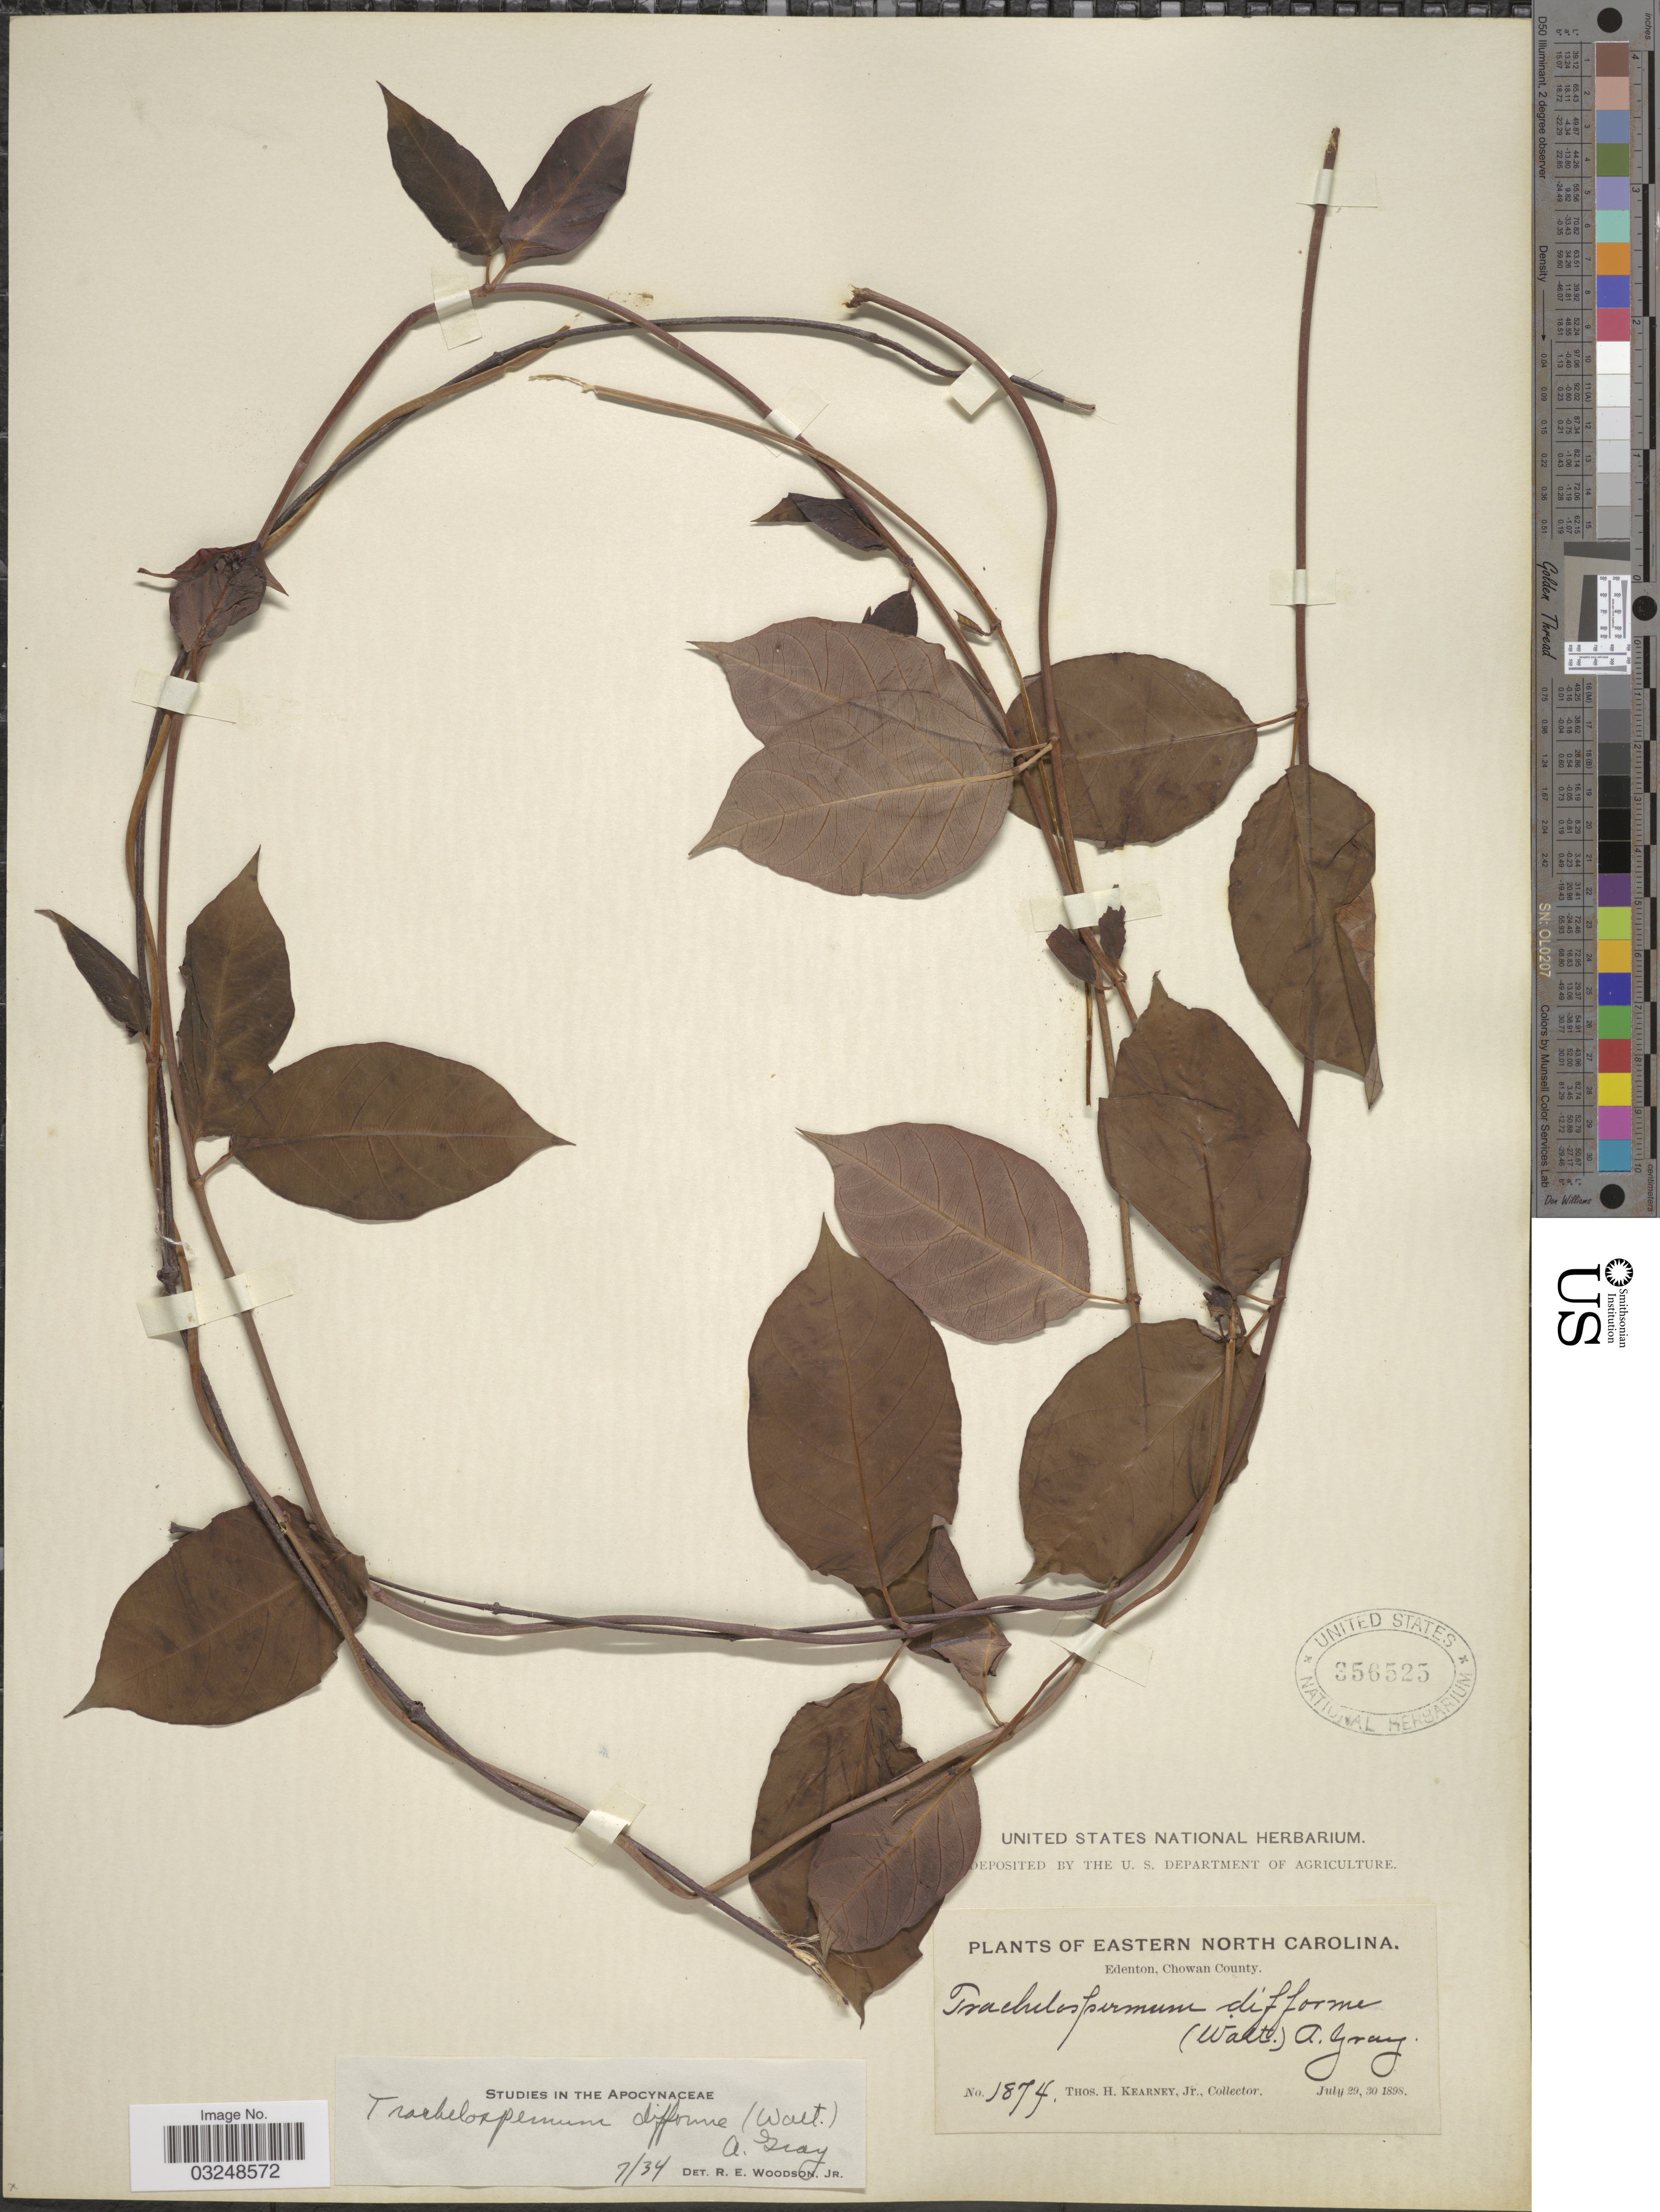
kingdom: Plantae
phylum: Tracheophyta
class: Magnoliopsida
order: Gentianales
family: Apocynaceae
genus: Trachelospermum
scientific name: Trachelospermum difforme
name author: (Walter) A. Gray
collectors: T. H. Kearney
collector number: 1874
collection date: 1898-07-29/1898-07-30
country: United States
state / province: North Carolina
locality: Eastern North Carolina, Edenton, Chowan County.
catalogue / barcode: US 356525